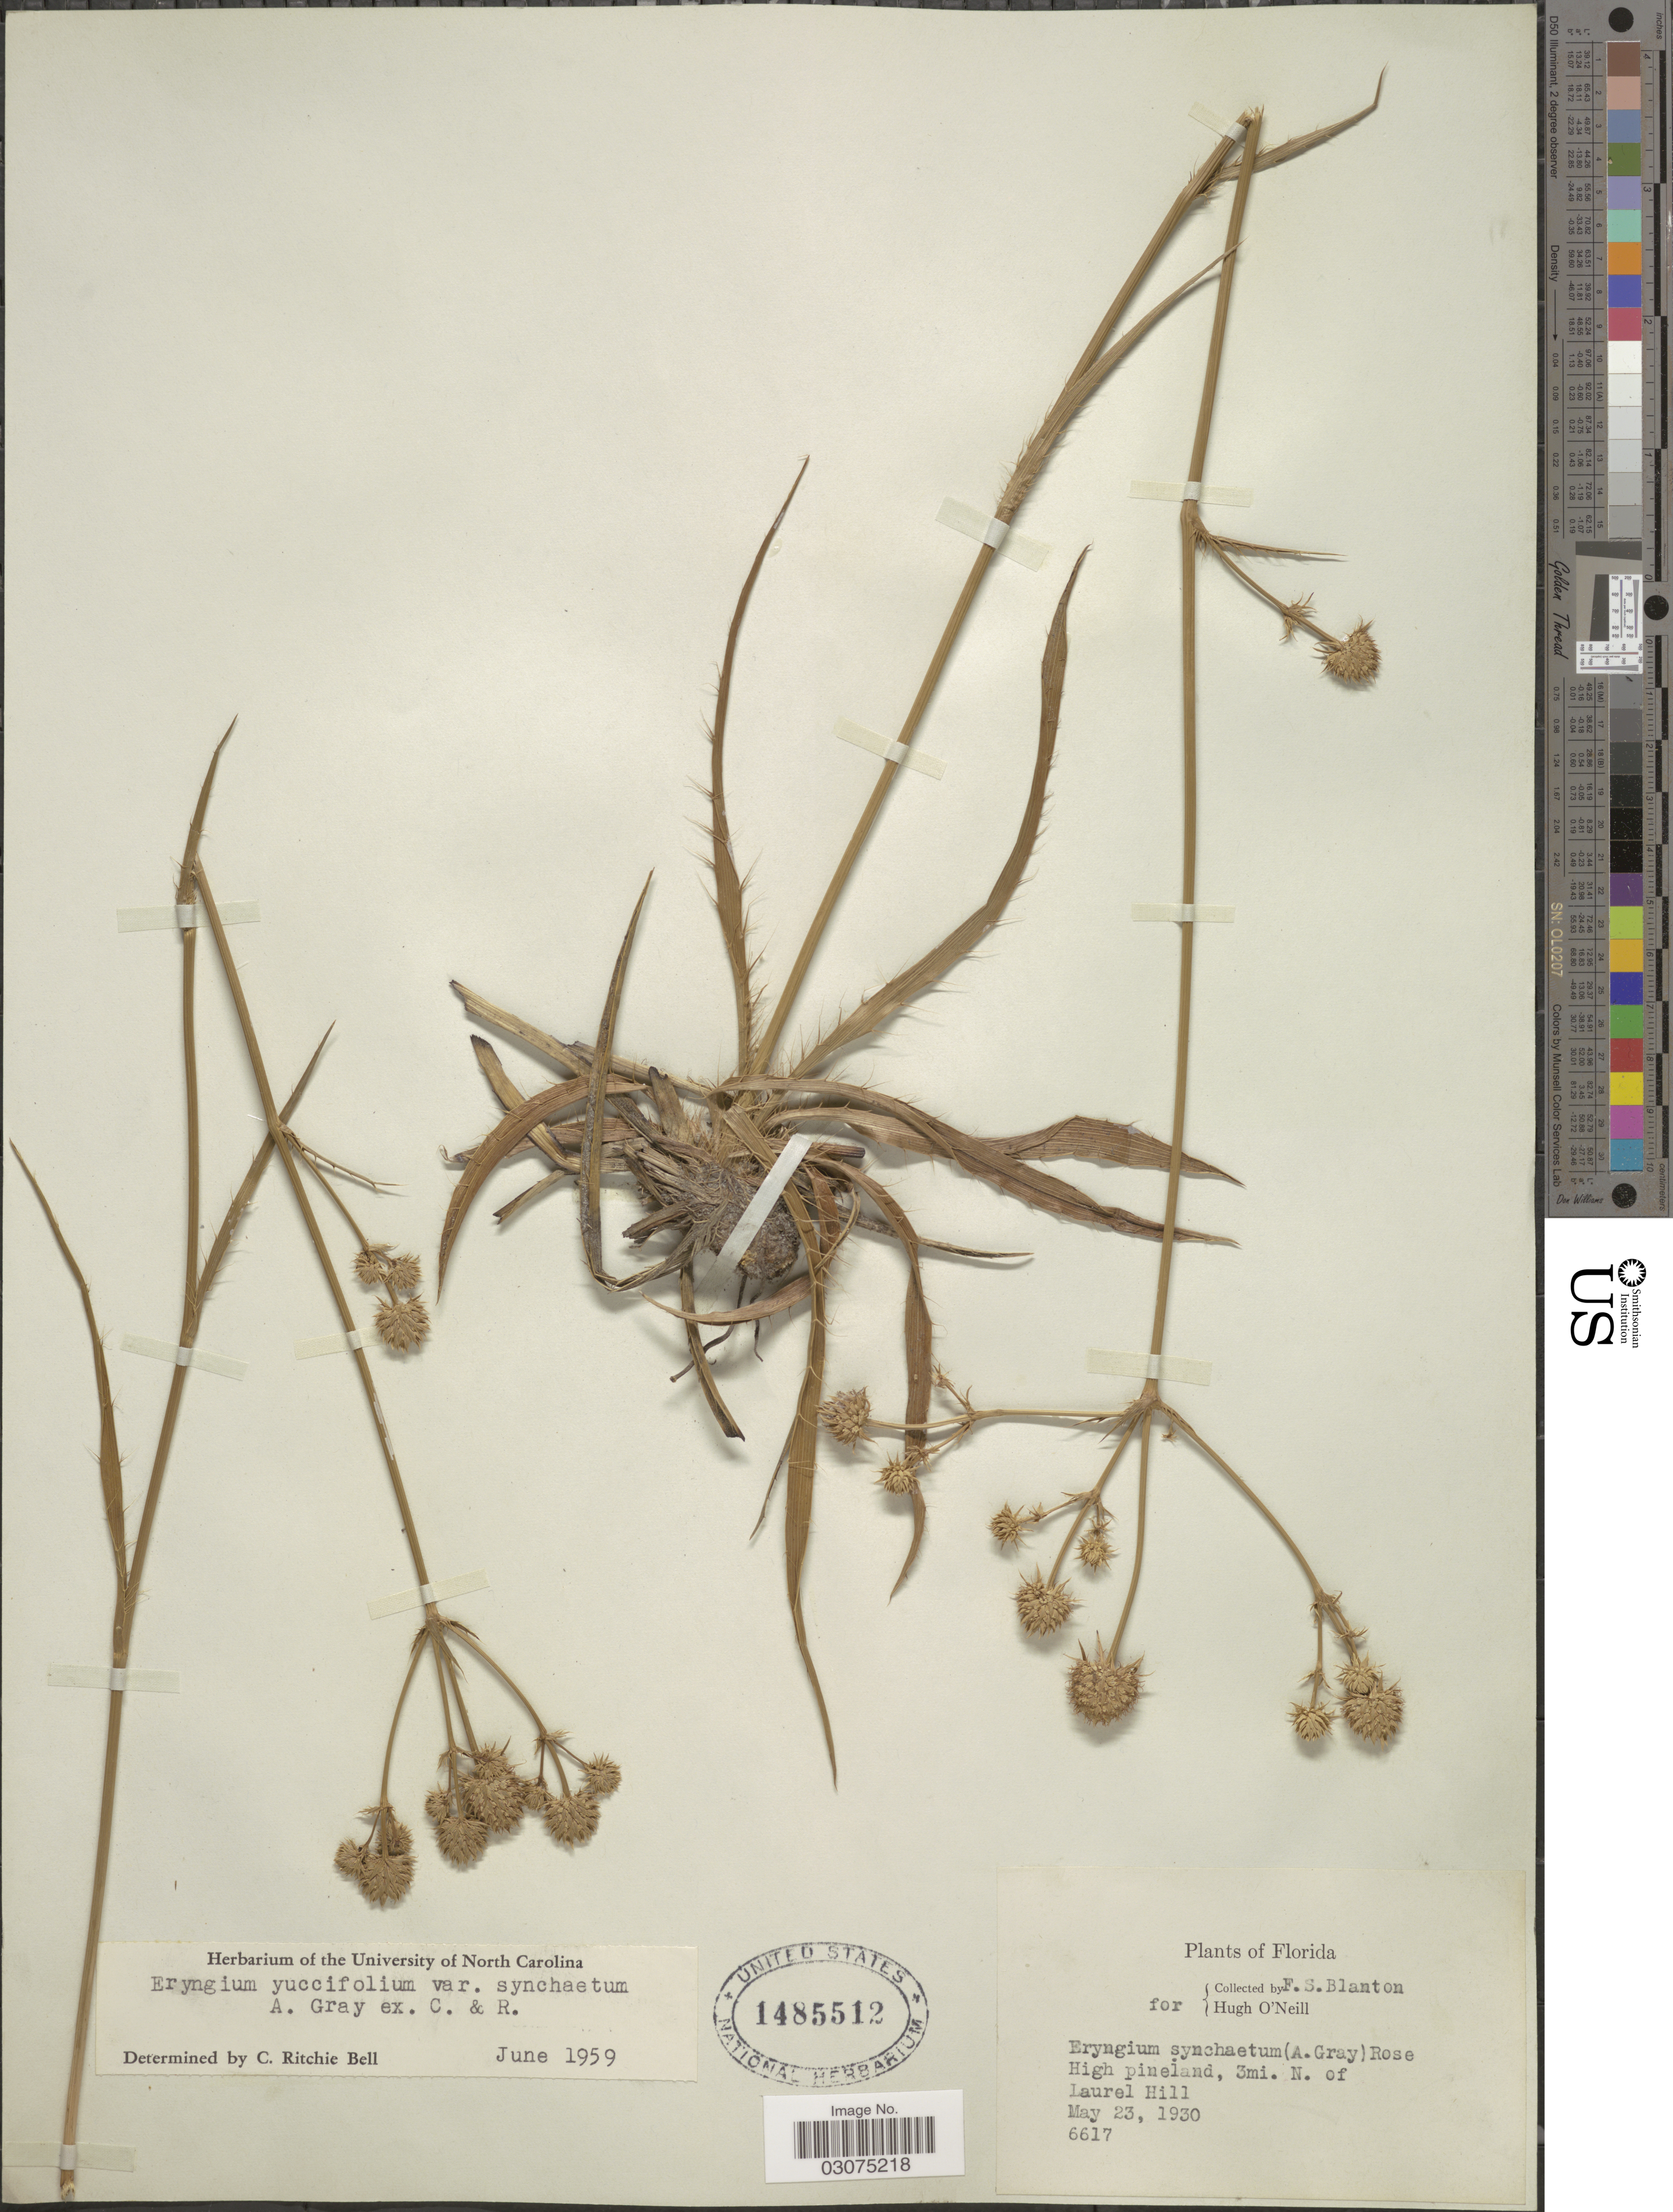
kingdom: Plantae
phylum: Tracheophyta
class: Magnoliopsida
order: Apiales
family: Apiaceae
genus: Eryngium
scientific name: Eryngium yuccifolium var. synchaetum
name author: A. Gray ex J.M. Coult. & Rose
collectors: F. S. Blanton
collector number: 6617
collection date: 1930-05-23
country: United States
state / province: Florida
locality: High pineland, 3mi. N. of Laurel Hill.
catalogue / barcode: US 1485512